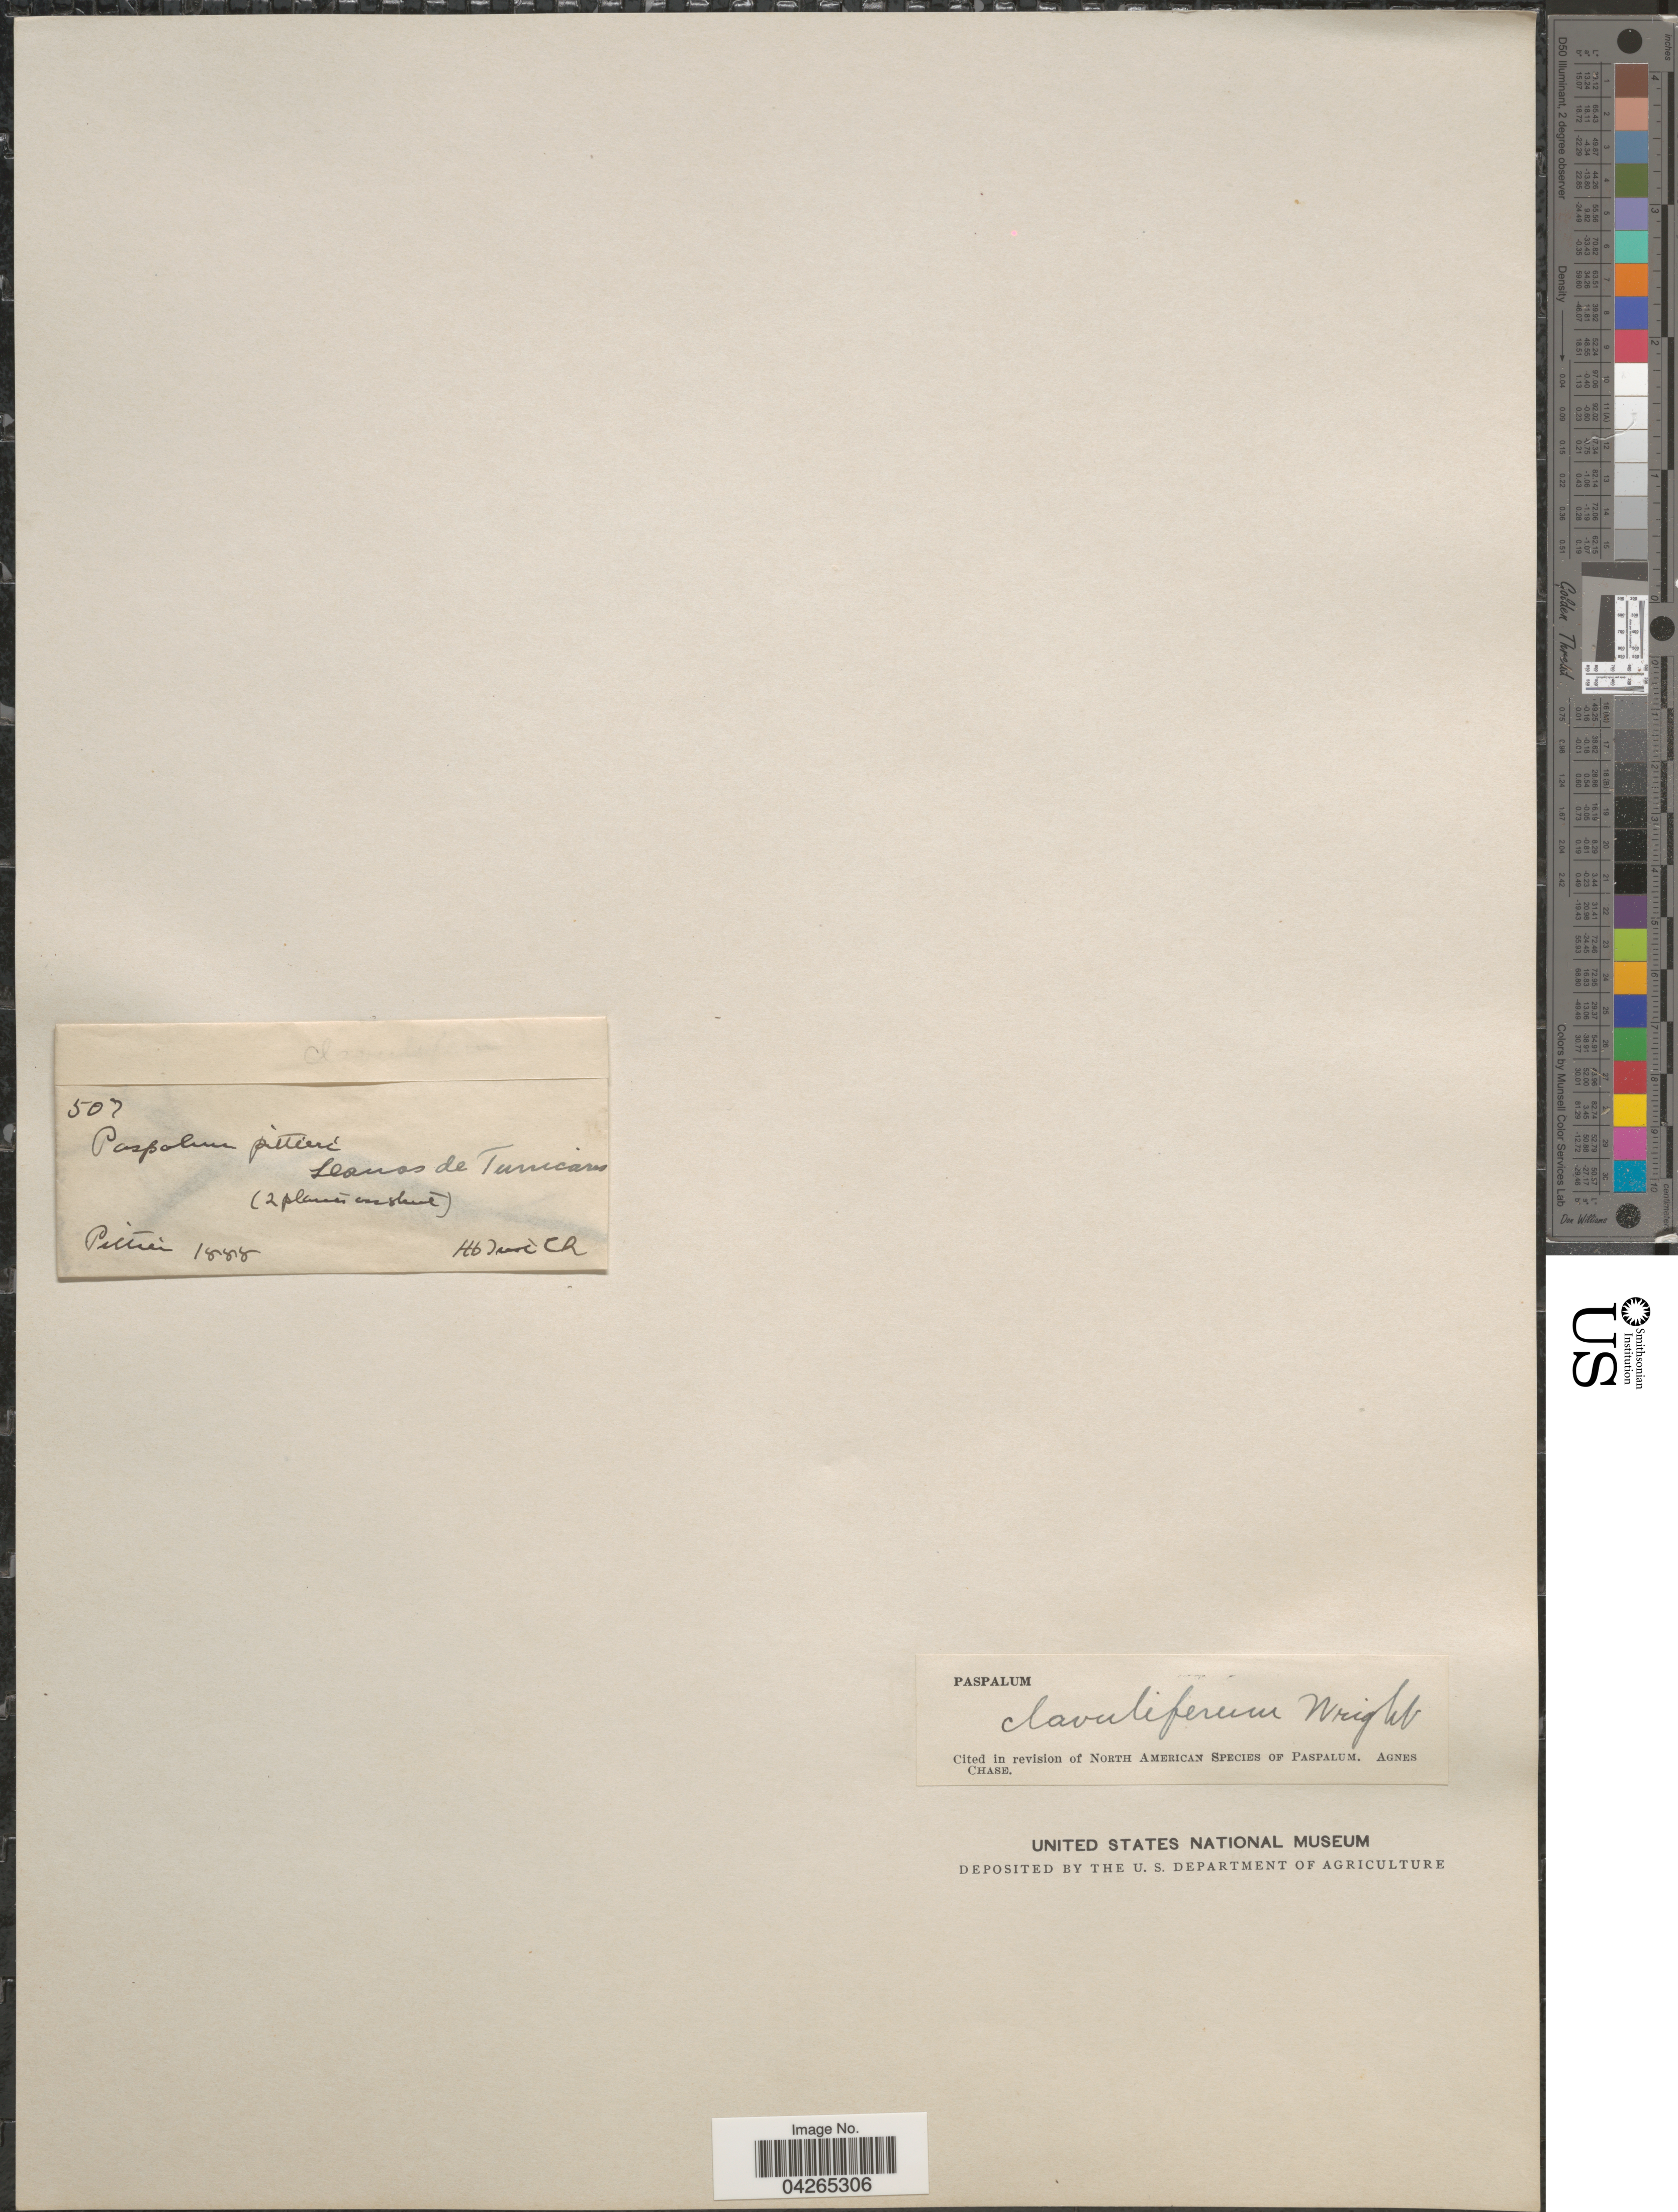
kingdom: Plantae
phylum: Tracheophyta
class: Liliopsida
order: Poales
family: Poaceae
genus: Paspalum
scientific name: Paspalum claviliferum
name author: C. Wright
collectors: Pittier, --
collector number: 507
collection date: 1888